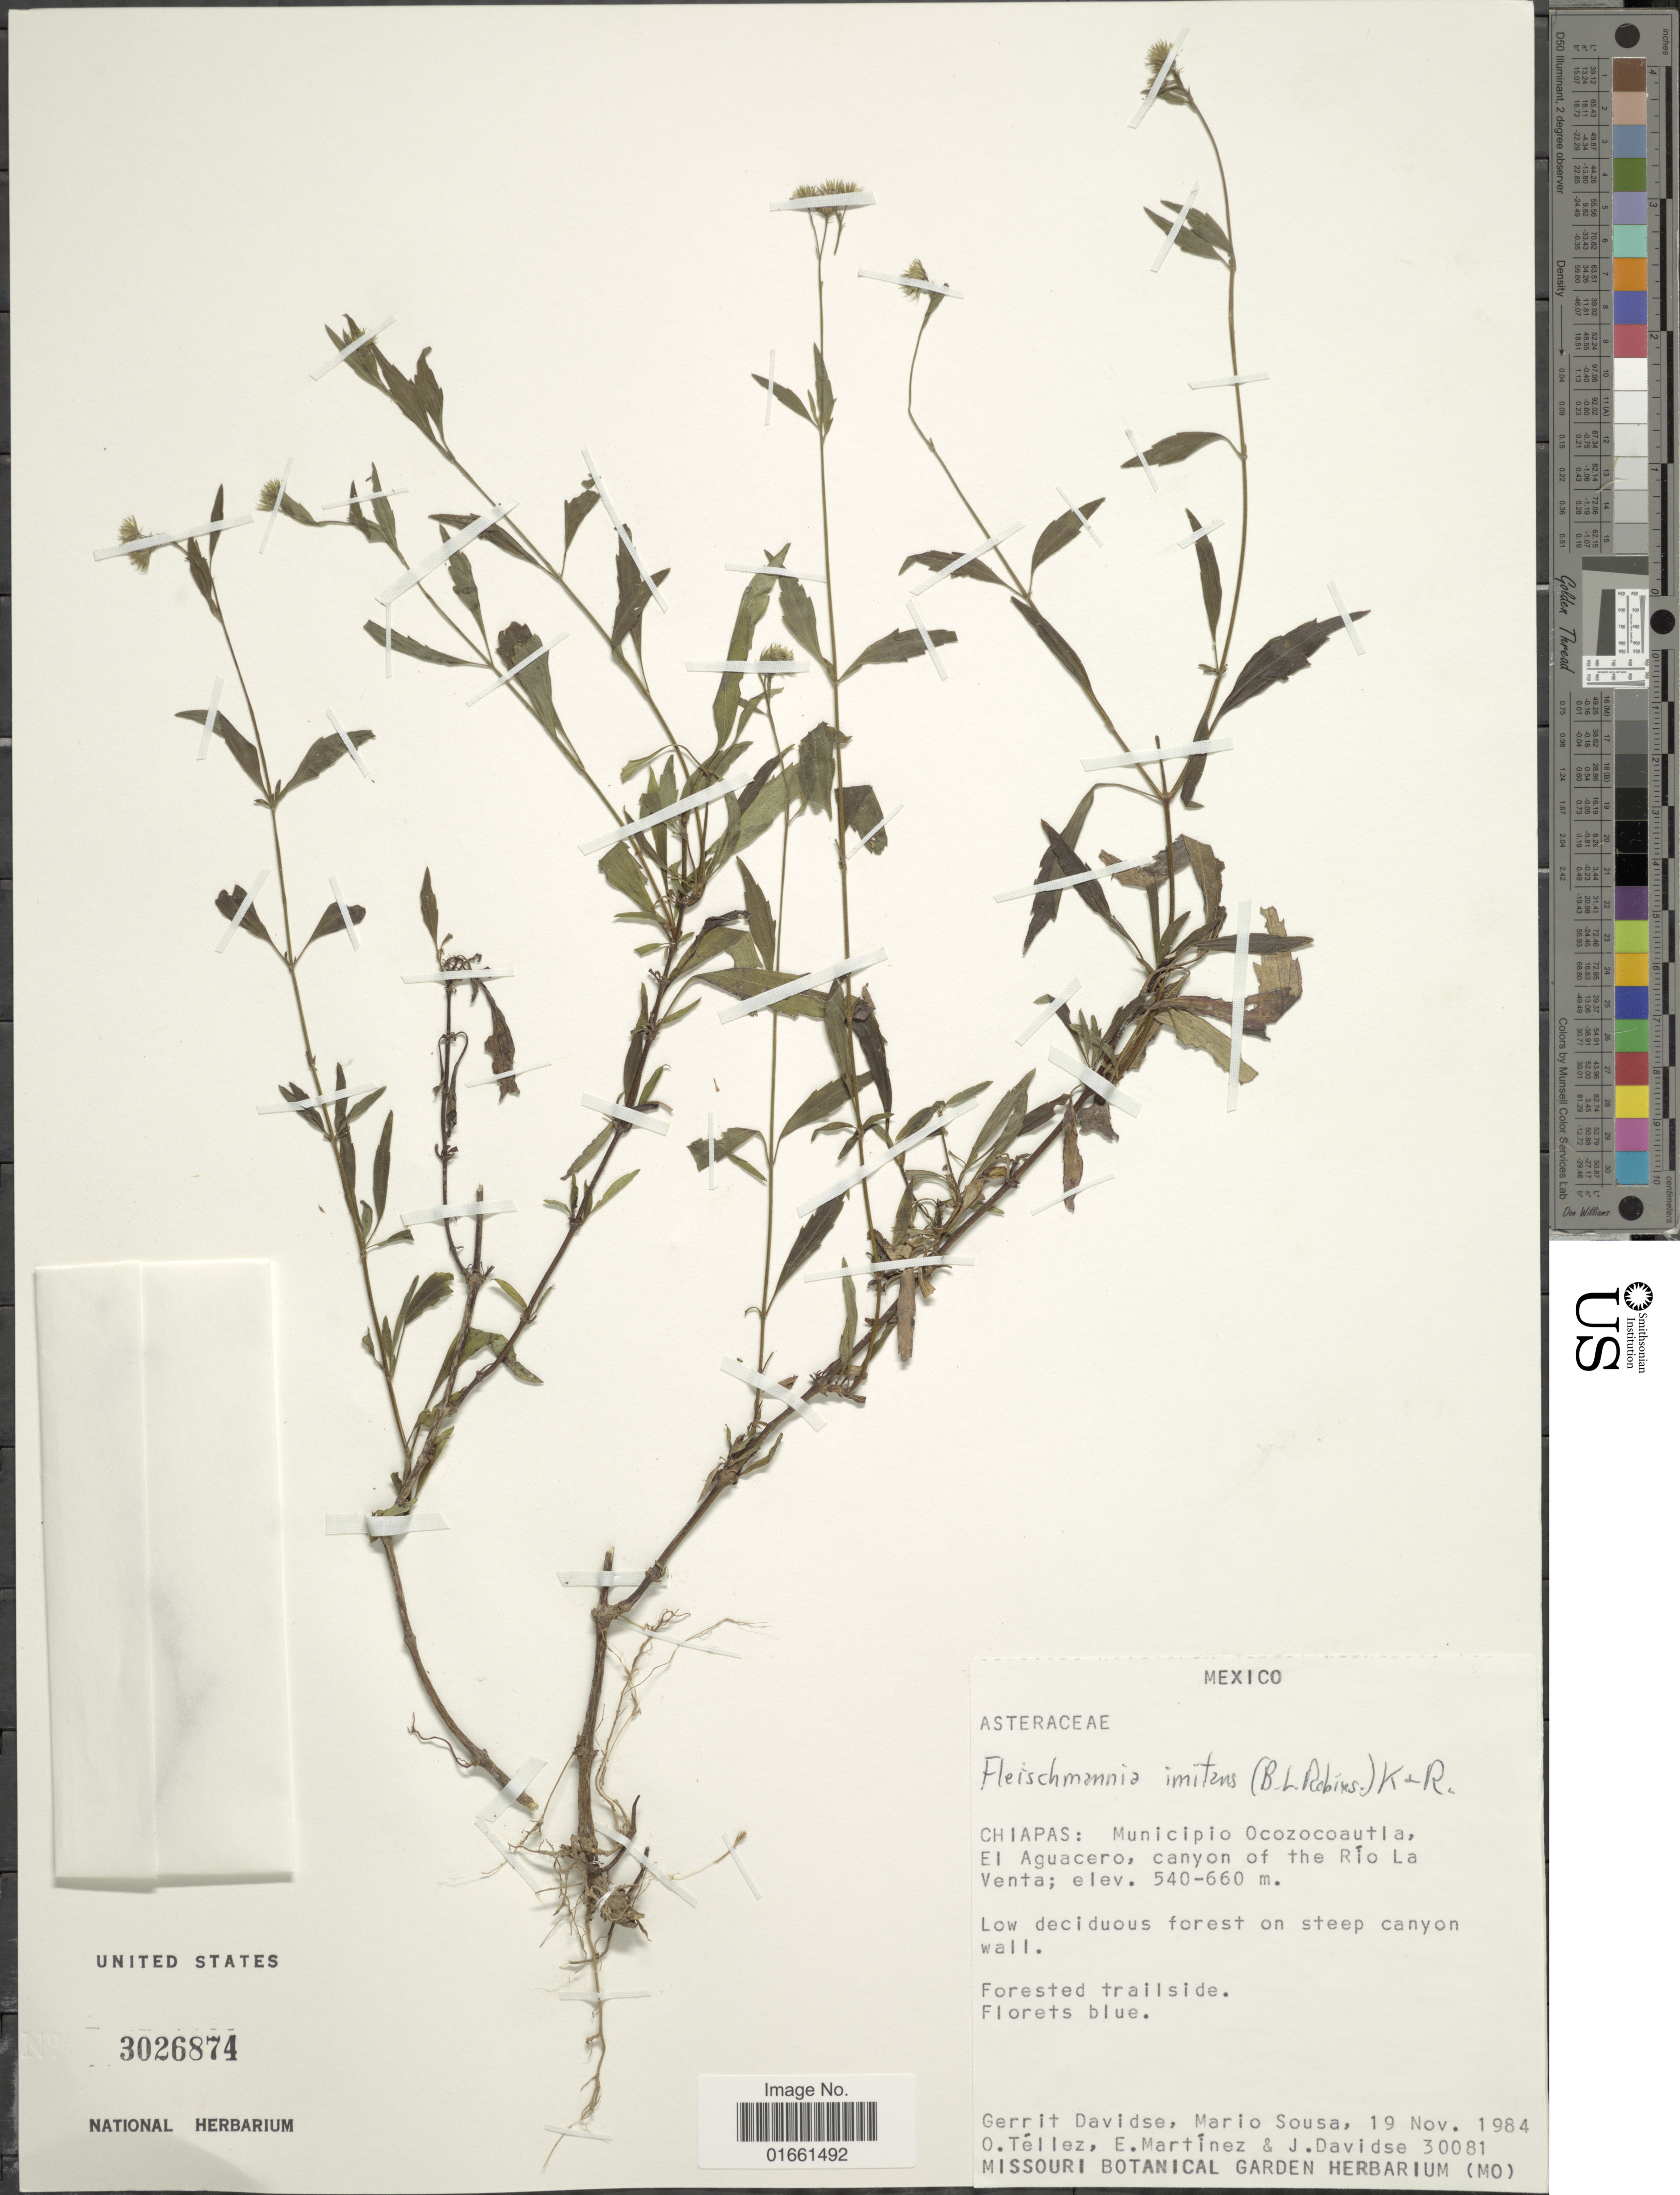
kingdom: Plantae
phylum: Tracheophyta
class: Magnoliopsida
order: Asterales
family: Asteraceae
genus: Fleischmannia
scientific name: Fleischmannia imitans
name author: (B.L. Rob.) R.M. King & H. Rob.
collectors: G. Davidse, M. Sousa S., O. Tellez, E. Martínez & J. Davidse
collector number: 30081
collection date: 1984-11-19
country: Mexico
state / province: Chiapas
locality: Municipio Ocozocoautla, El Aguacero, canyon of the Rio la Venta.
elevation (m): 540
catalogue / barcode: US 3026874